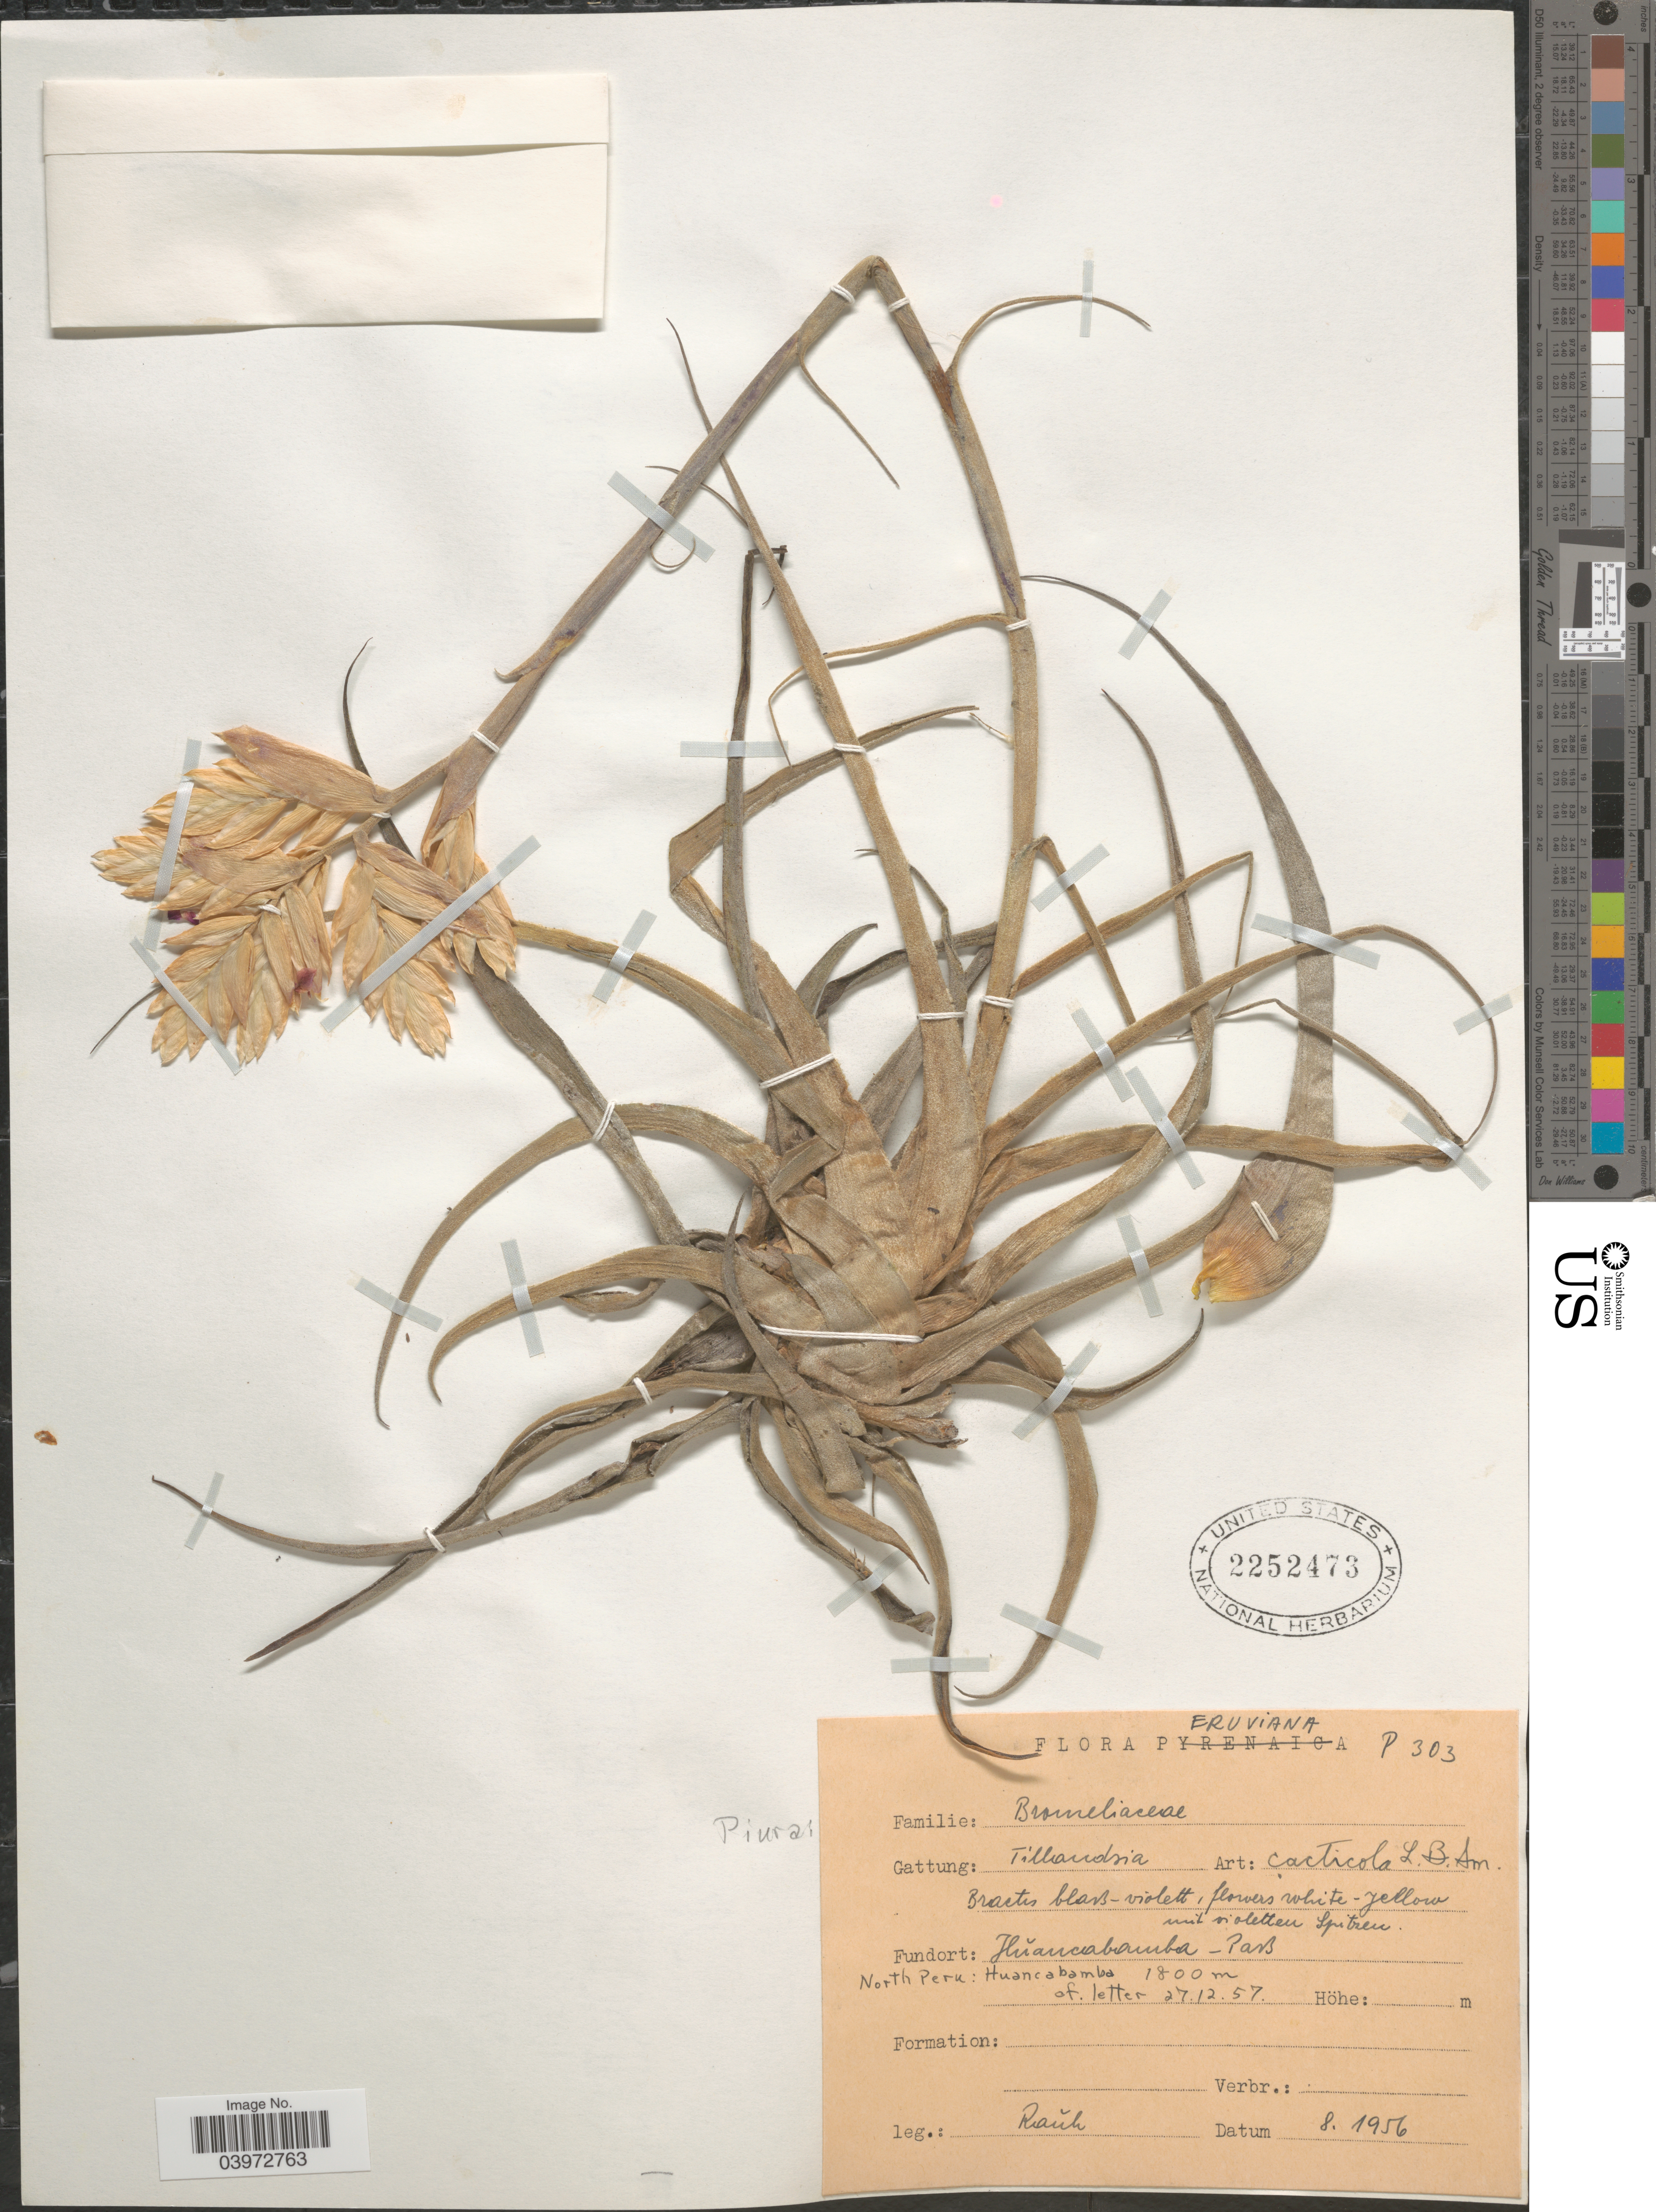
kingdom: Plantae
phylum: Tracheophyta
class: Liliopsida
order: Poales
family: Bromeliaceae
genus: Tillandsia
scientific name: Tillandsia cacticola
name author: L.B. Sm.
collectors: -. Rauh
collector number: P303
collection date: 1956-08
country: Peru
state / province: Piura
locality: Hŭancabamba- Pass North Peru: Huancabamba.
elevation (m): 1800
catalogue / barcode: US 2252473